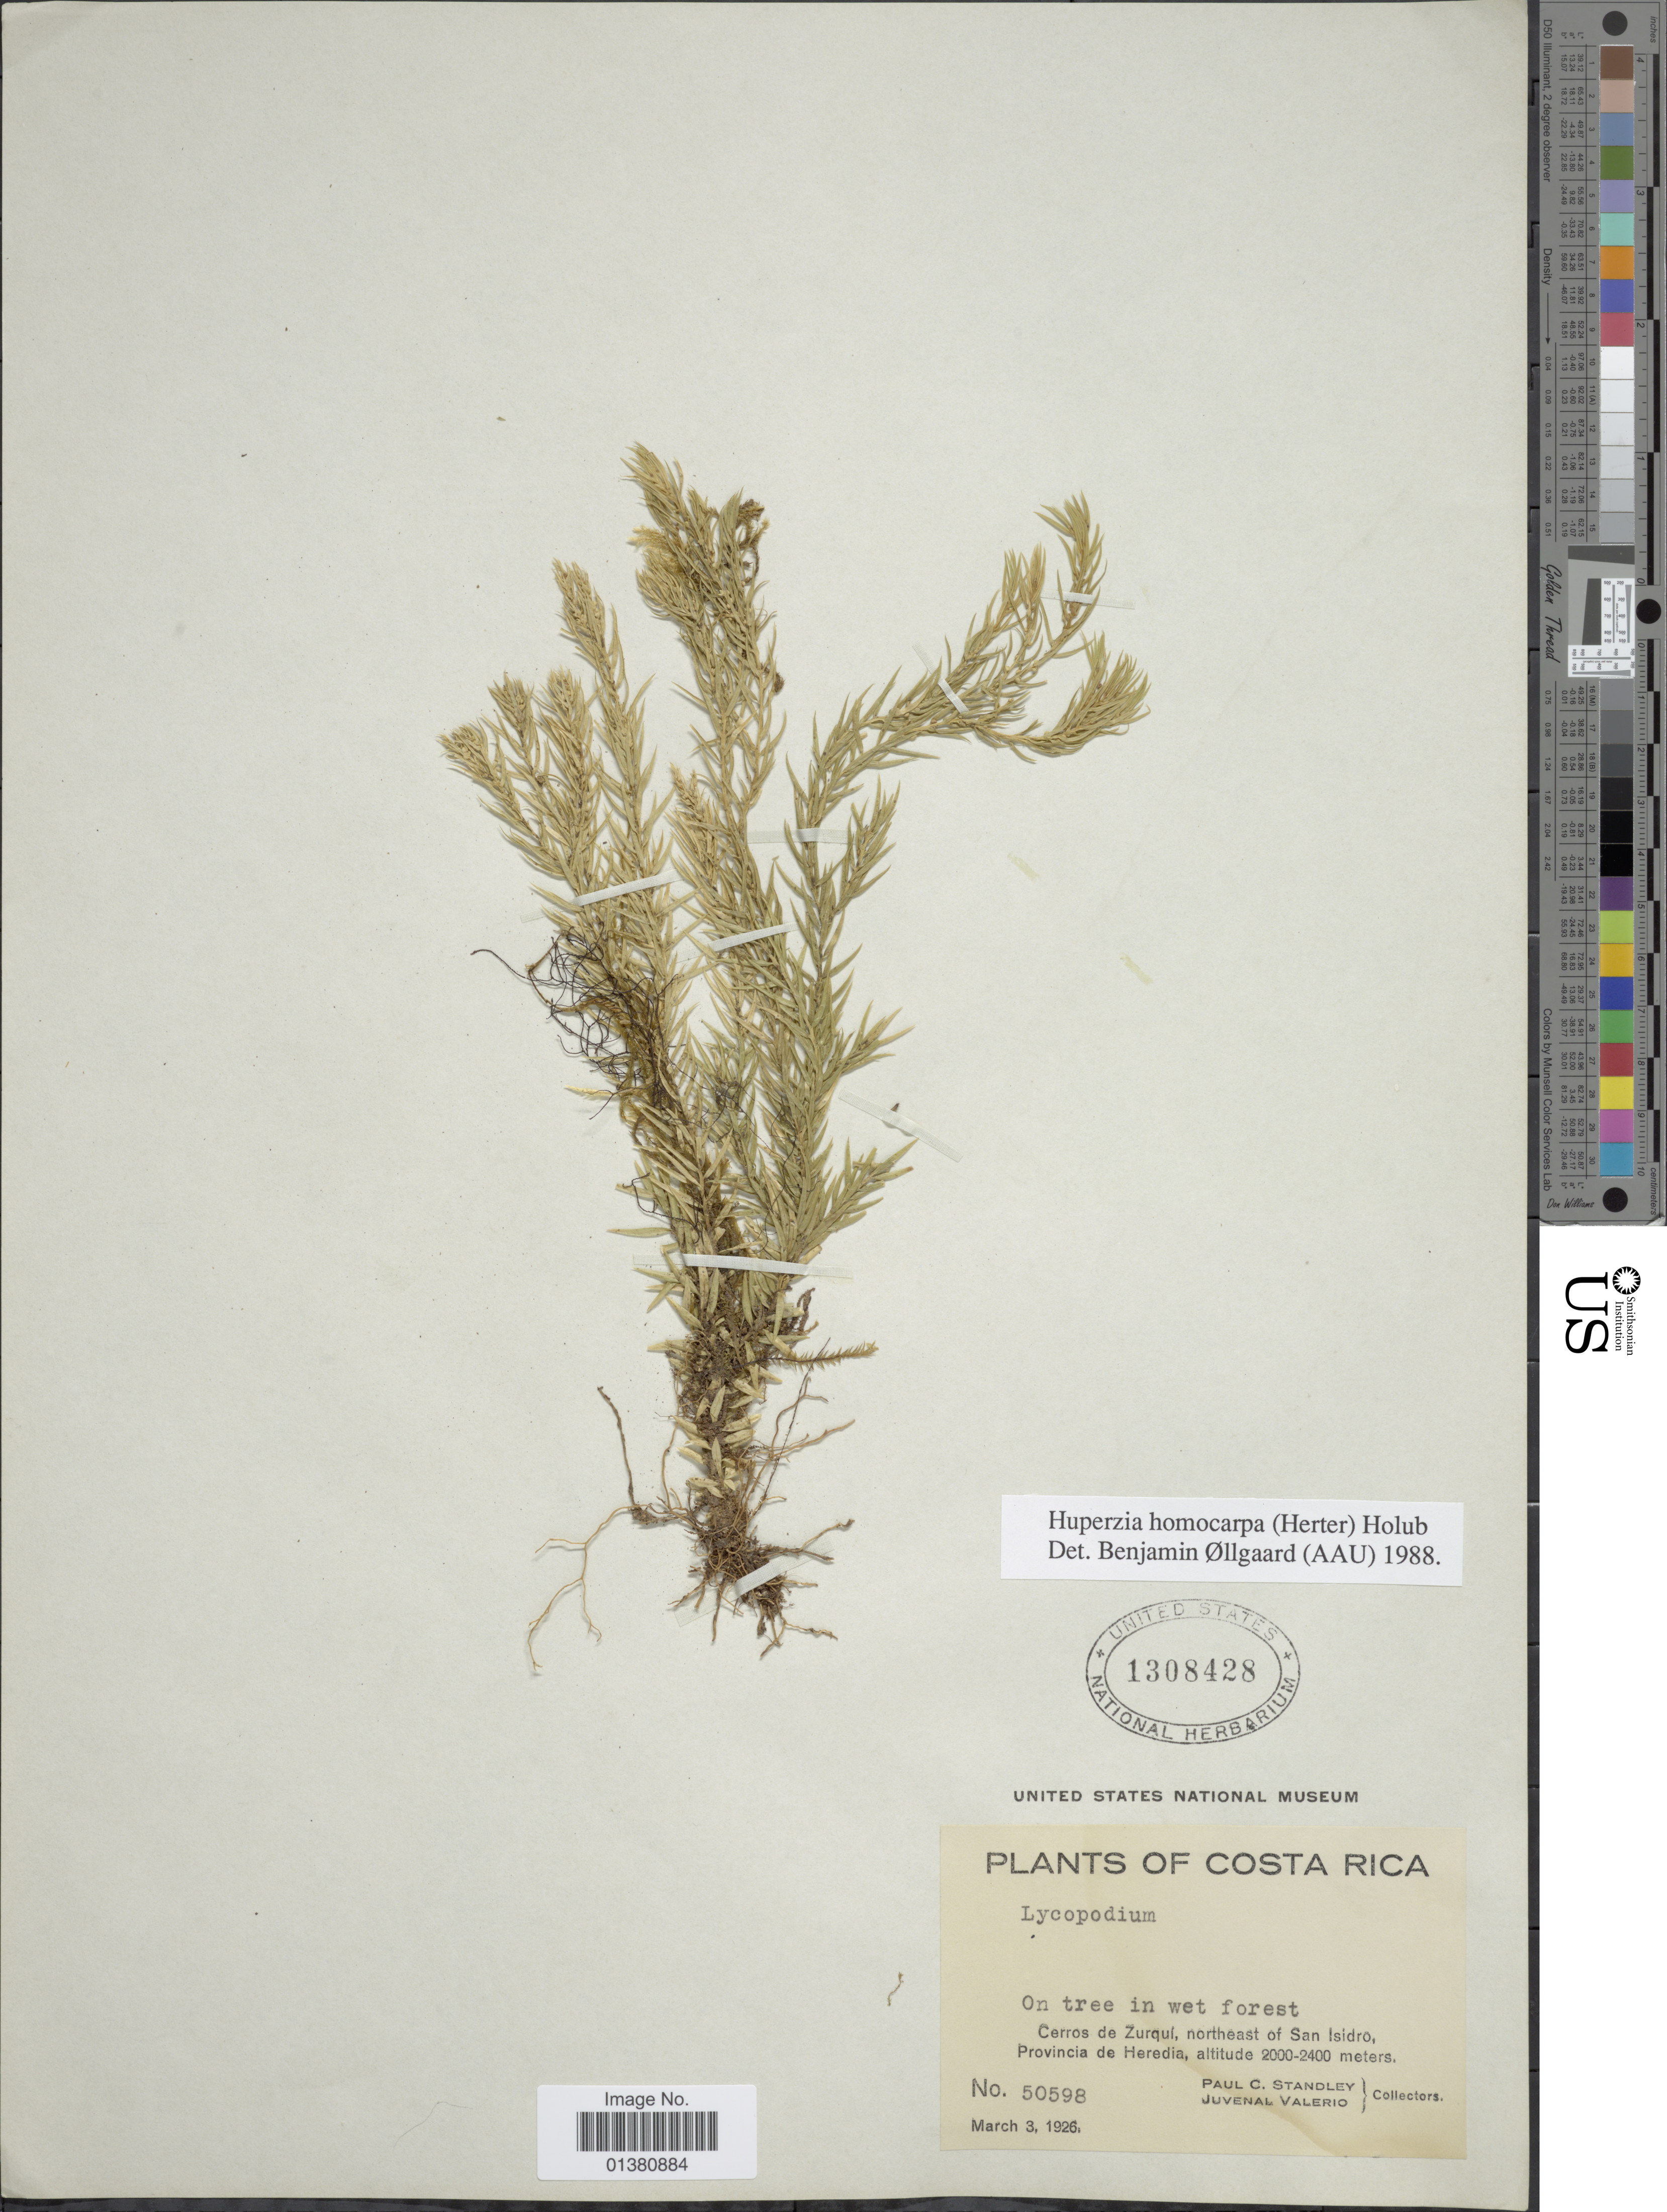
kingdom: Plantae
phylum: Tracheophyta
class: Lycopodiopsida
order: Lycopodiales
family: Lycopodiaceae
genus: Phlegmariurus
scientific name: Phlegmariurus homocarpus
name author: (Herter) B. Øllg.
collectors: P. C. Standley & J. Valerio R.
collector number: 50598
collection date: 1926-03-03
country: Costa Rica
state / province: Heredia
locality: Cerros de Zurqui, northeast of San isidro, provincia de Heredia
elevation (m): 2000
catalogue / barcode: US 1308428